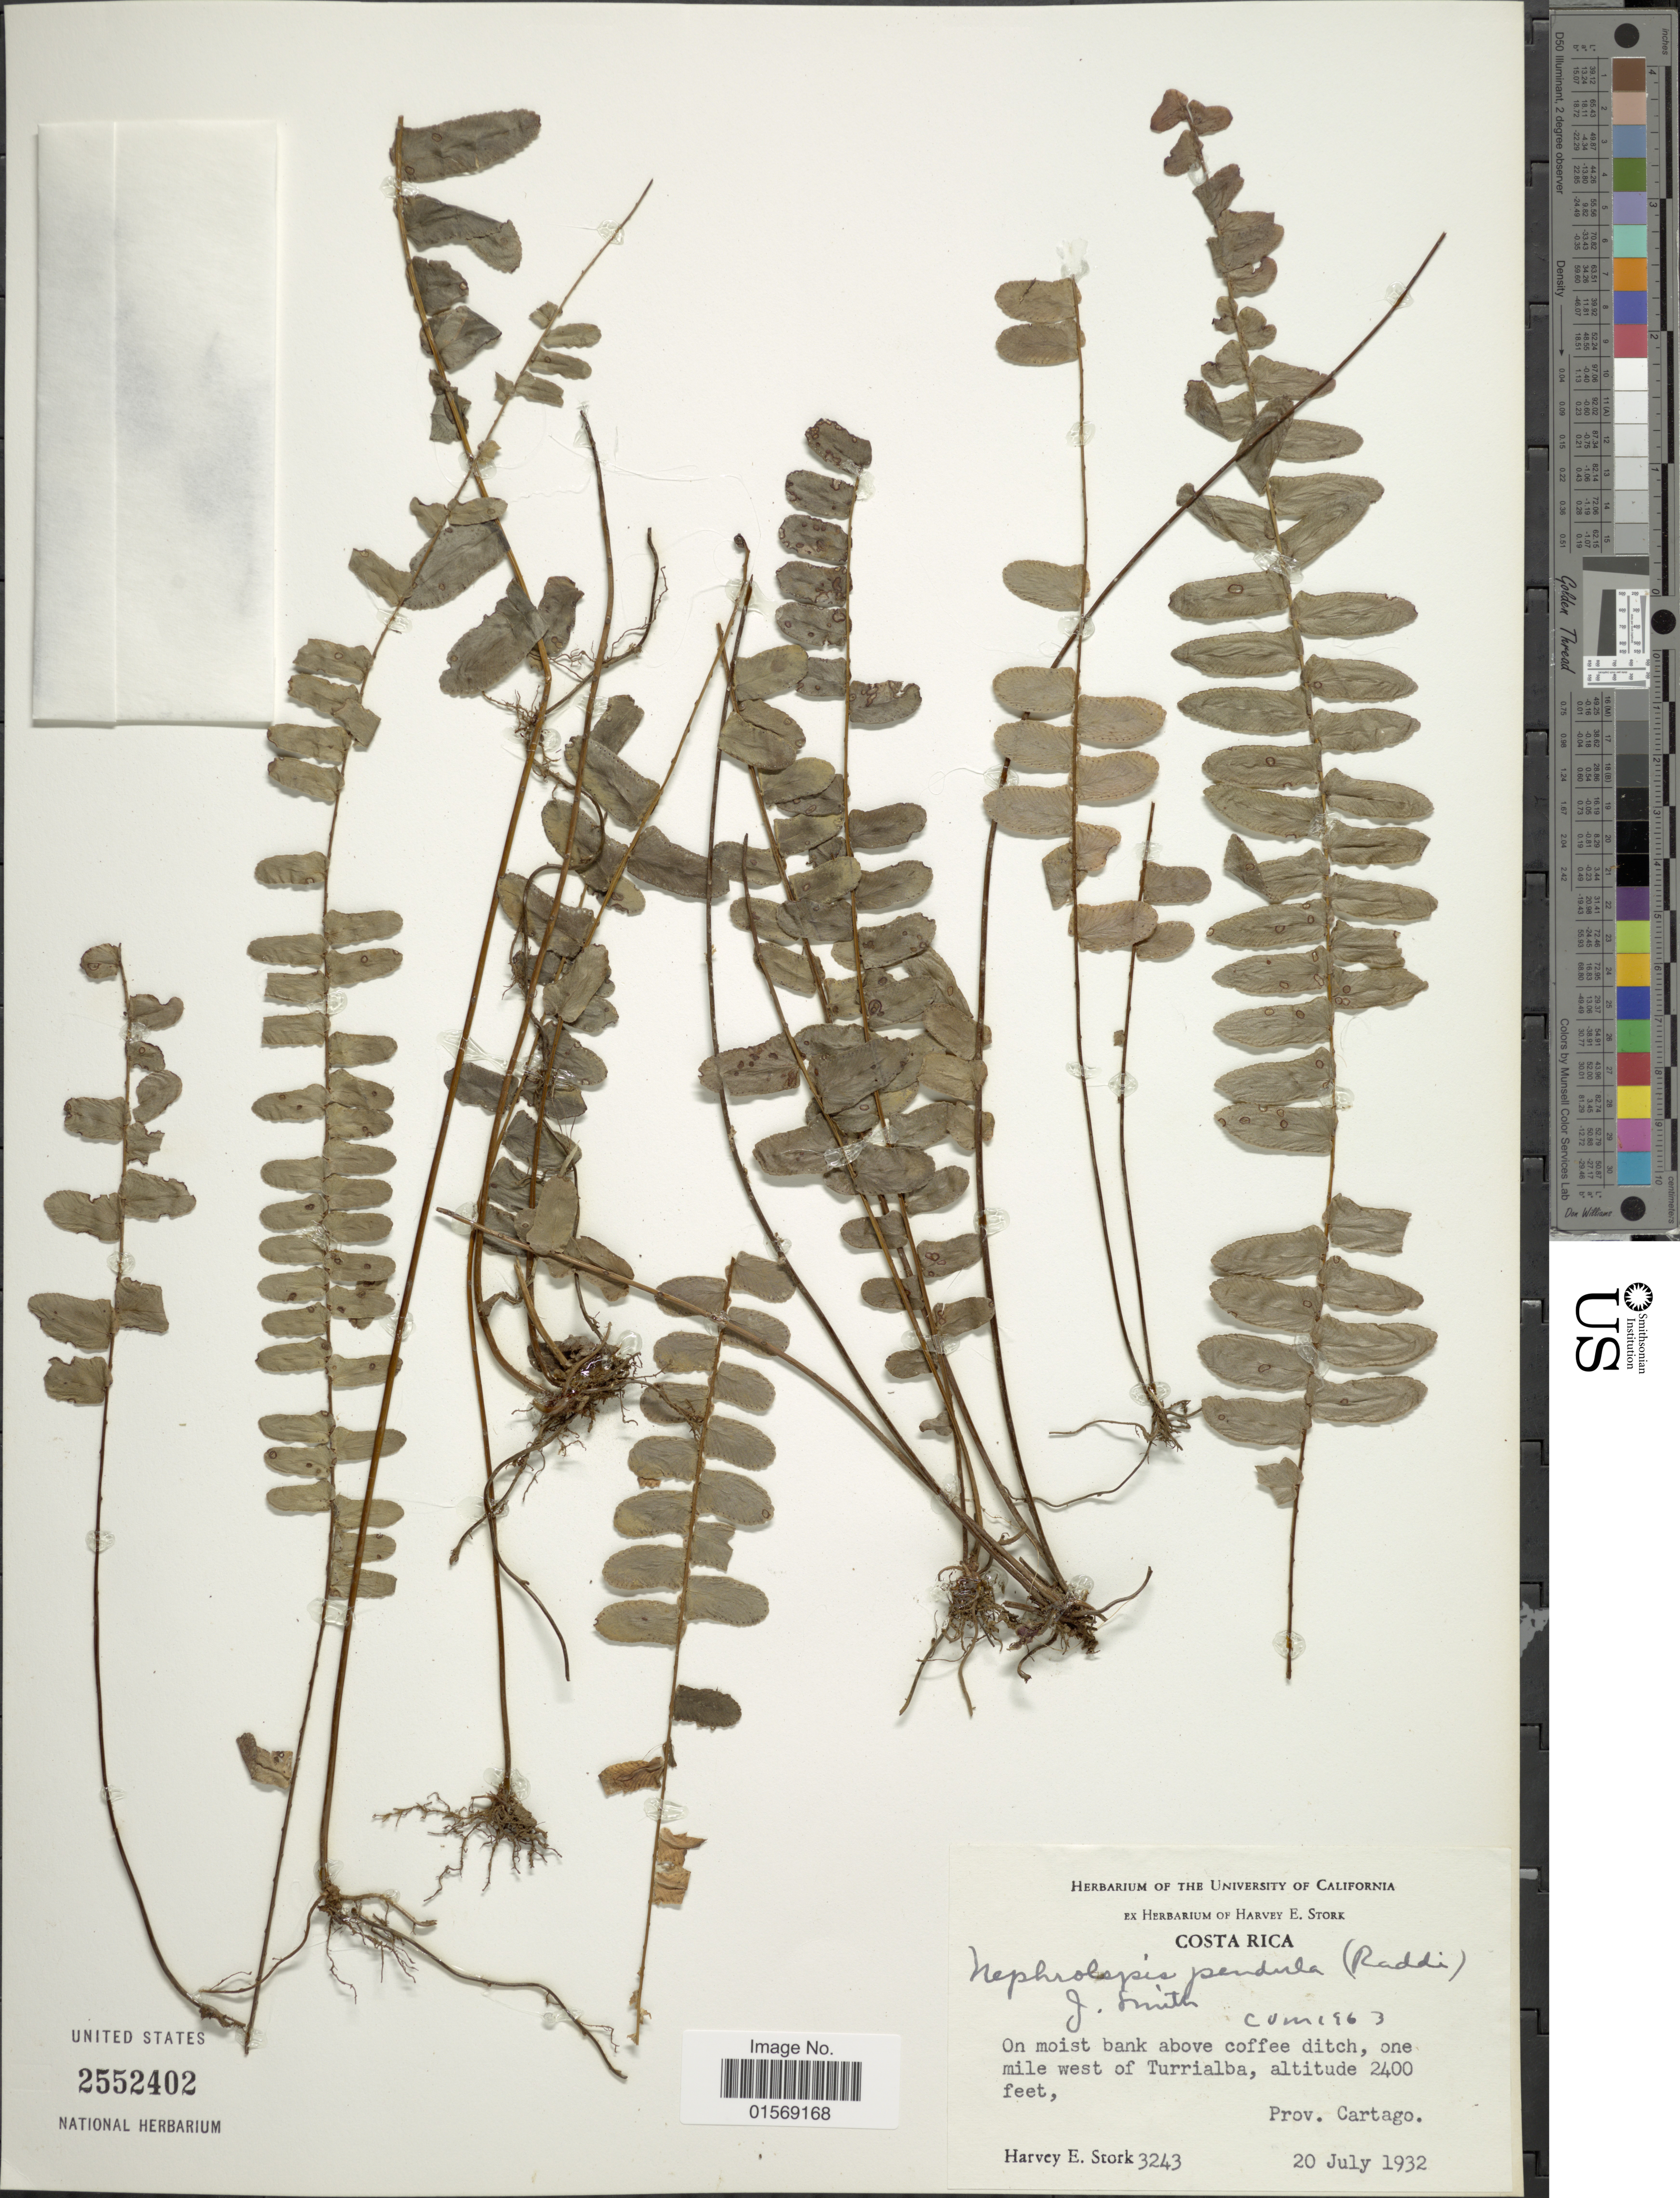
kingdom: Plantae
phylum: Tracheophyta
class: Polypodiopsida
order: Polypodiales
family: Nephrolepidaceae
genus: Nephrolepis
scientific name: Nephrolepis pendula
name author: (Raddi) J. Sm.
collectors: H. Stock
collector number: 3243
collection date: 1932-07-20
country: Costa Rica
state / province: Cartago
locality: Costa Rica, one mile west of Turrialba. Prov. Cartago.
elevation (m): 732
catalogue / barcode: US 2552402